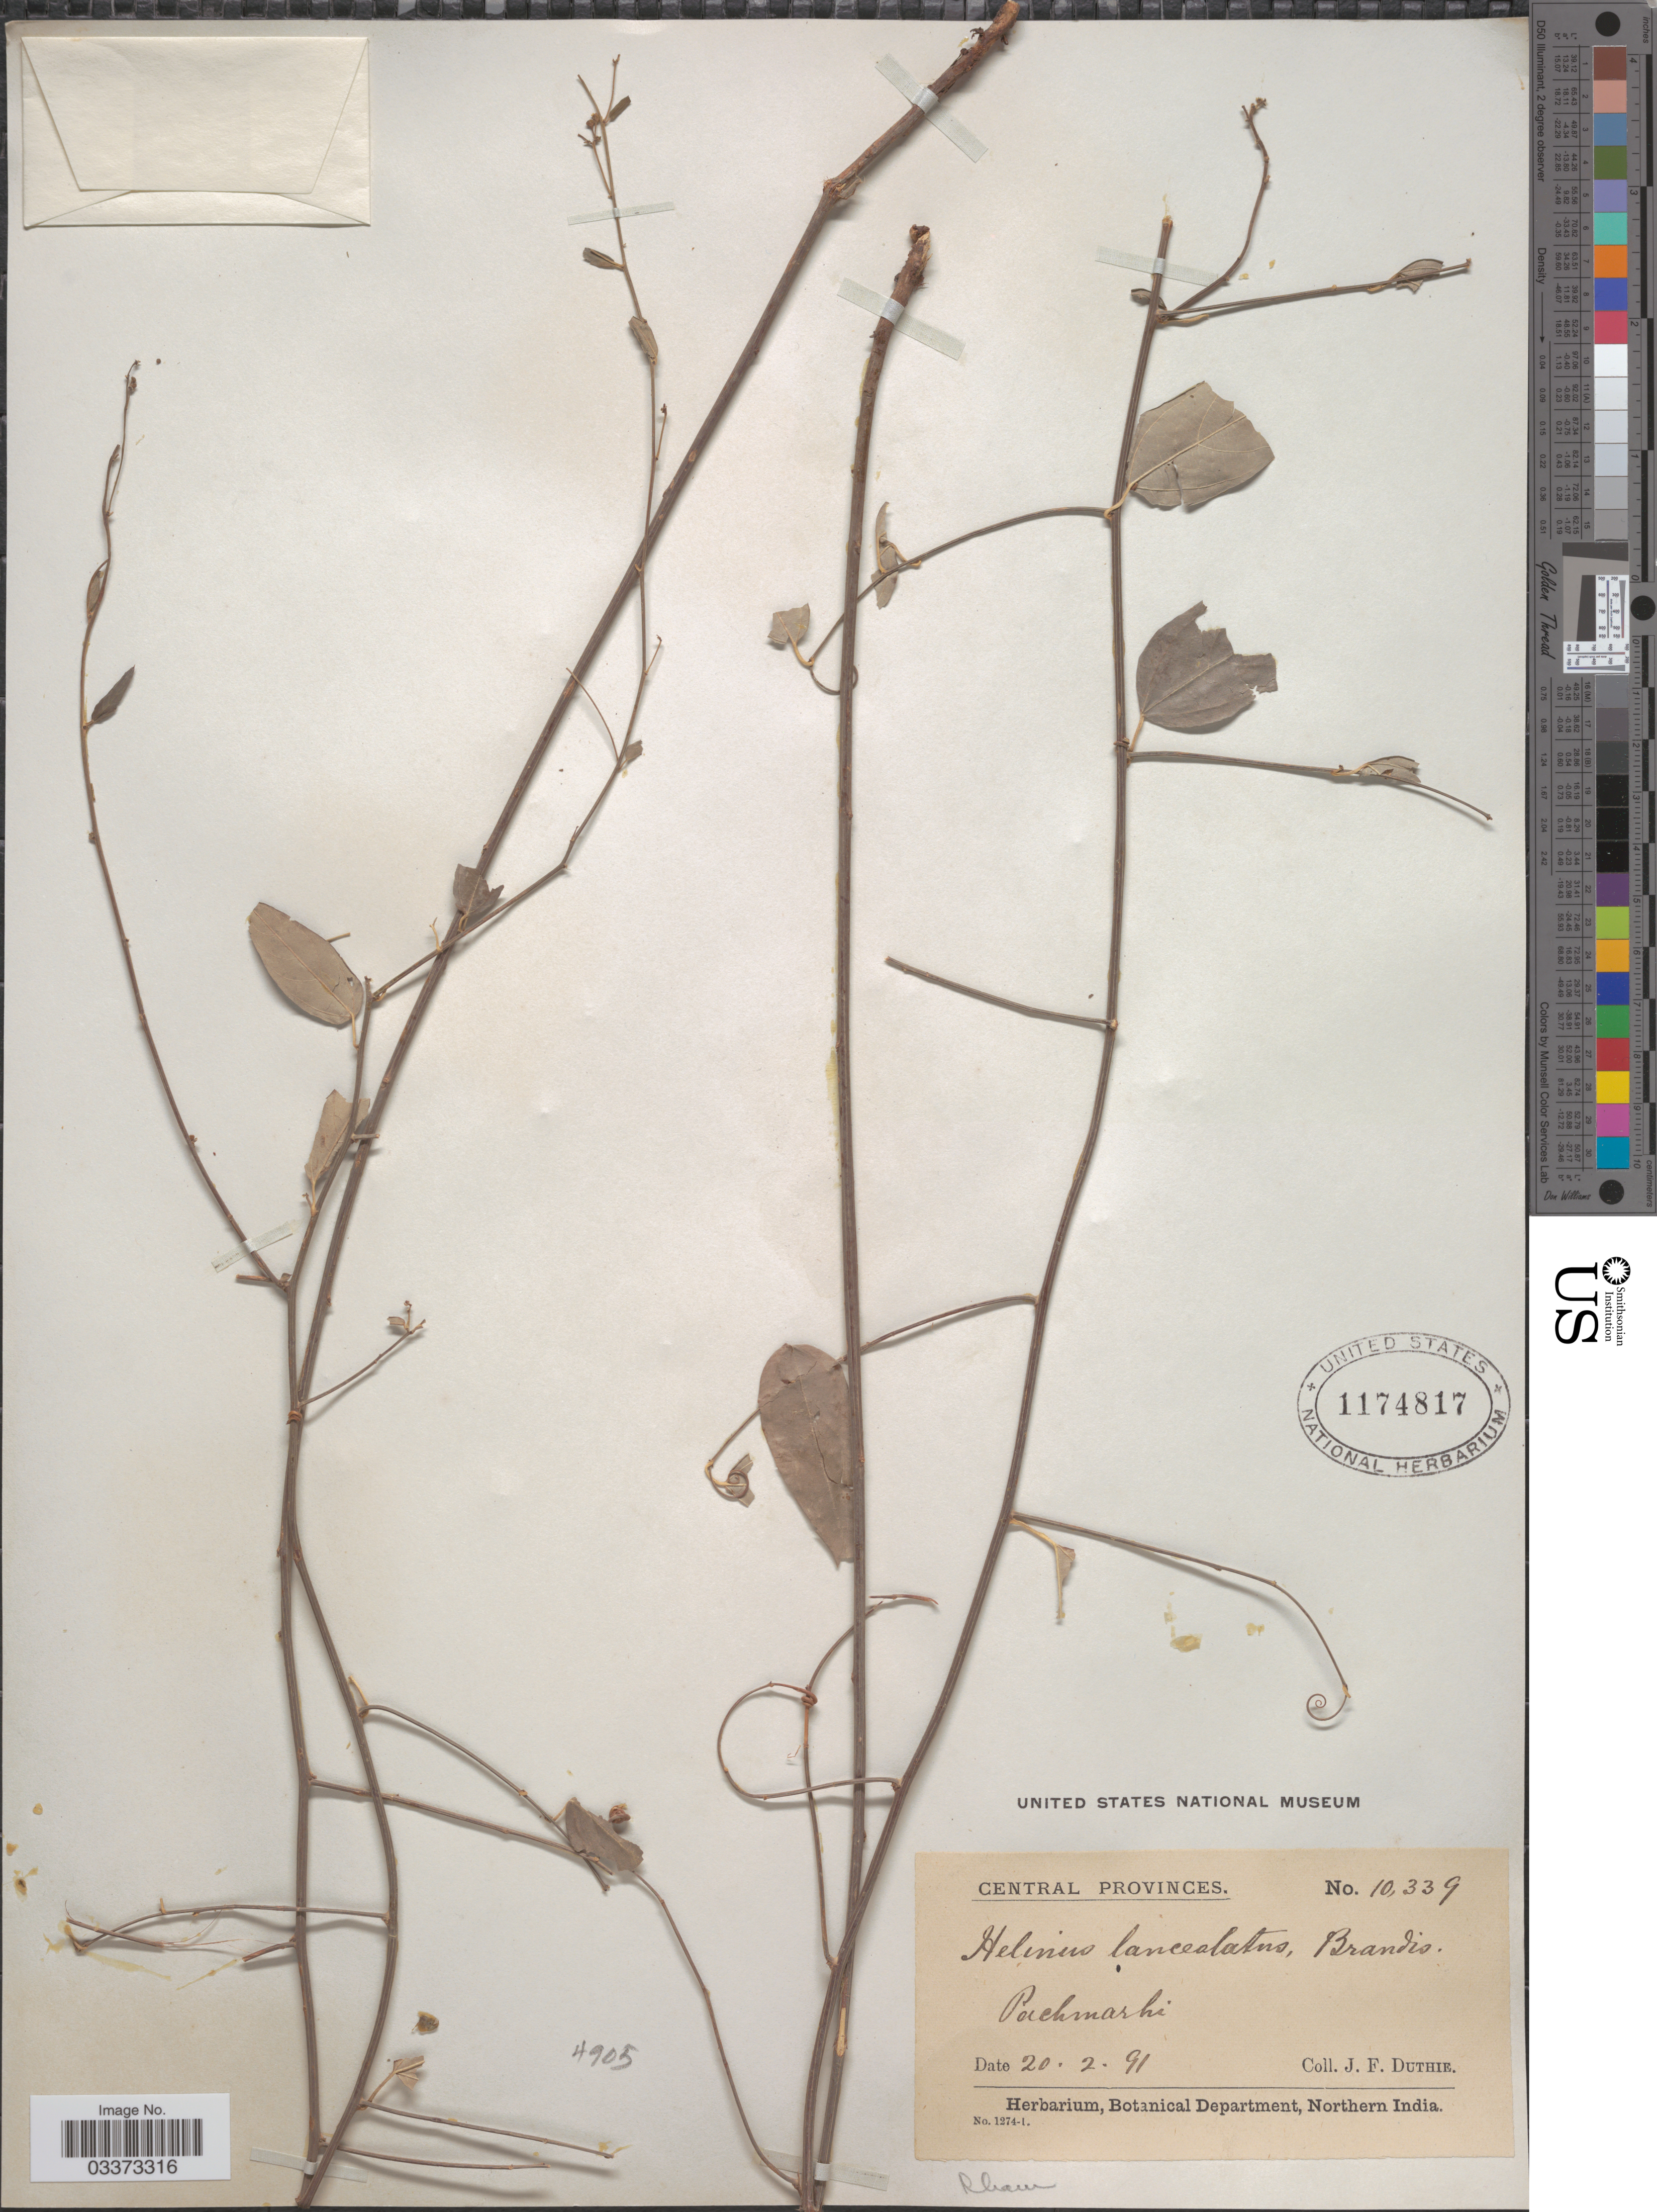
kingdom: Plantae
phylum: Tracheophyta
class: Magnoliopsida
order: Rosales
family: Rhamnaceae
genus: Helinus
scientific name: Helinus lanceolatus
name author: (Wall.) Brandis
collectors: J. F. Duthie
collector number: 10339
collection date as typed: Transcribed d/m/y: 20/2/91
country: India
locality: Central Provinces. Pachmarhi.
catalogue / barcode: US 1174817